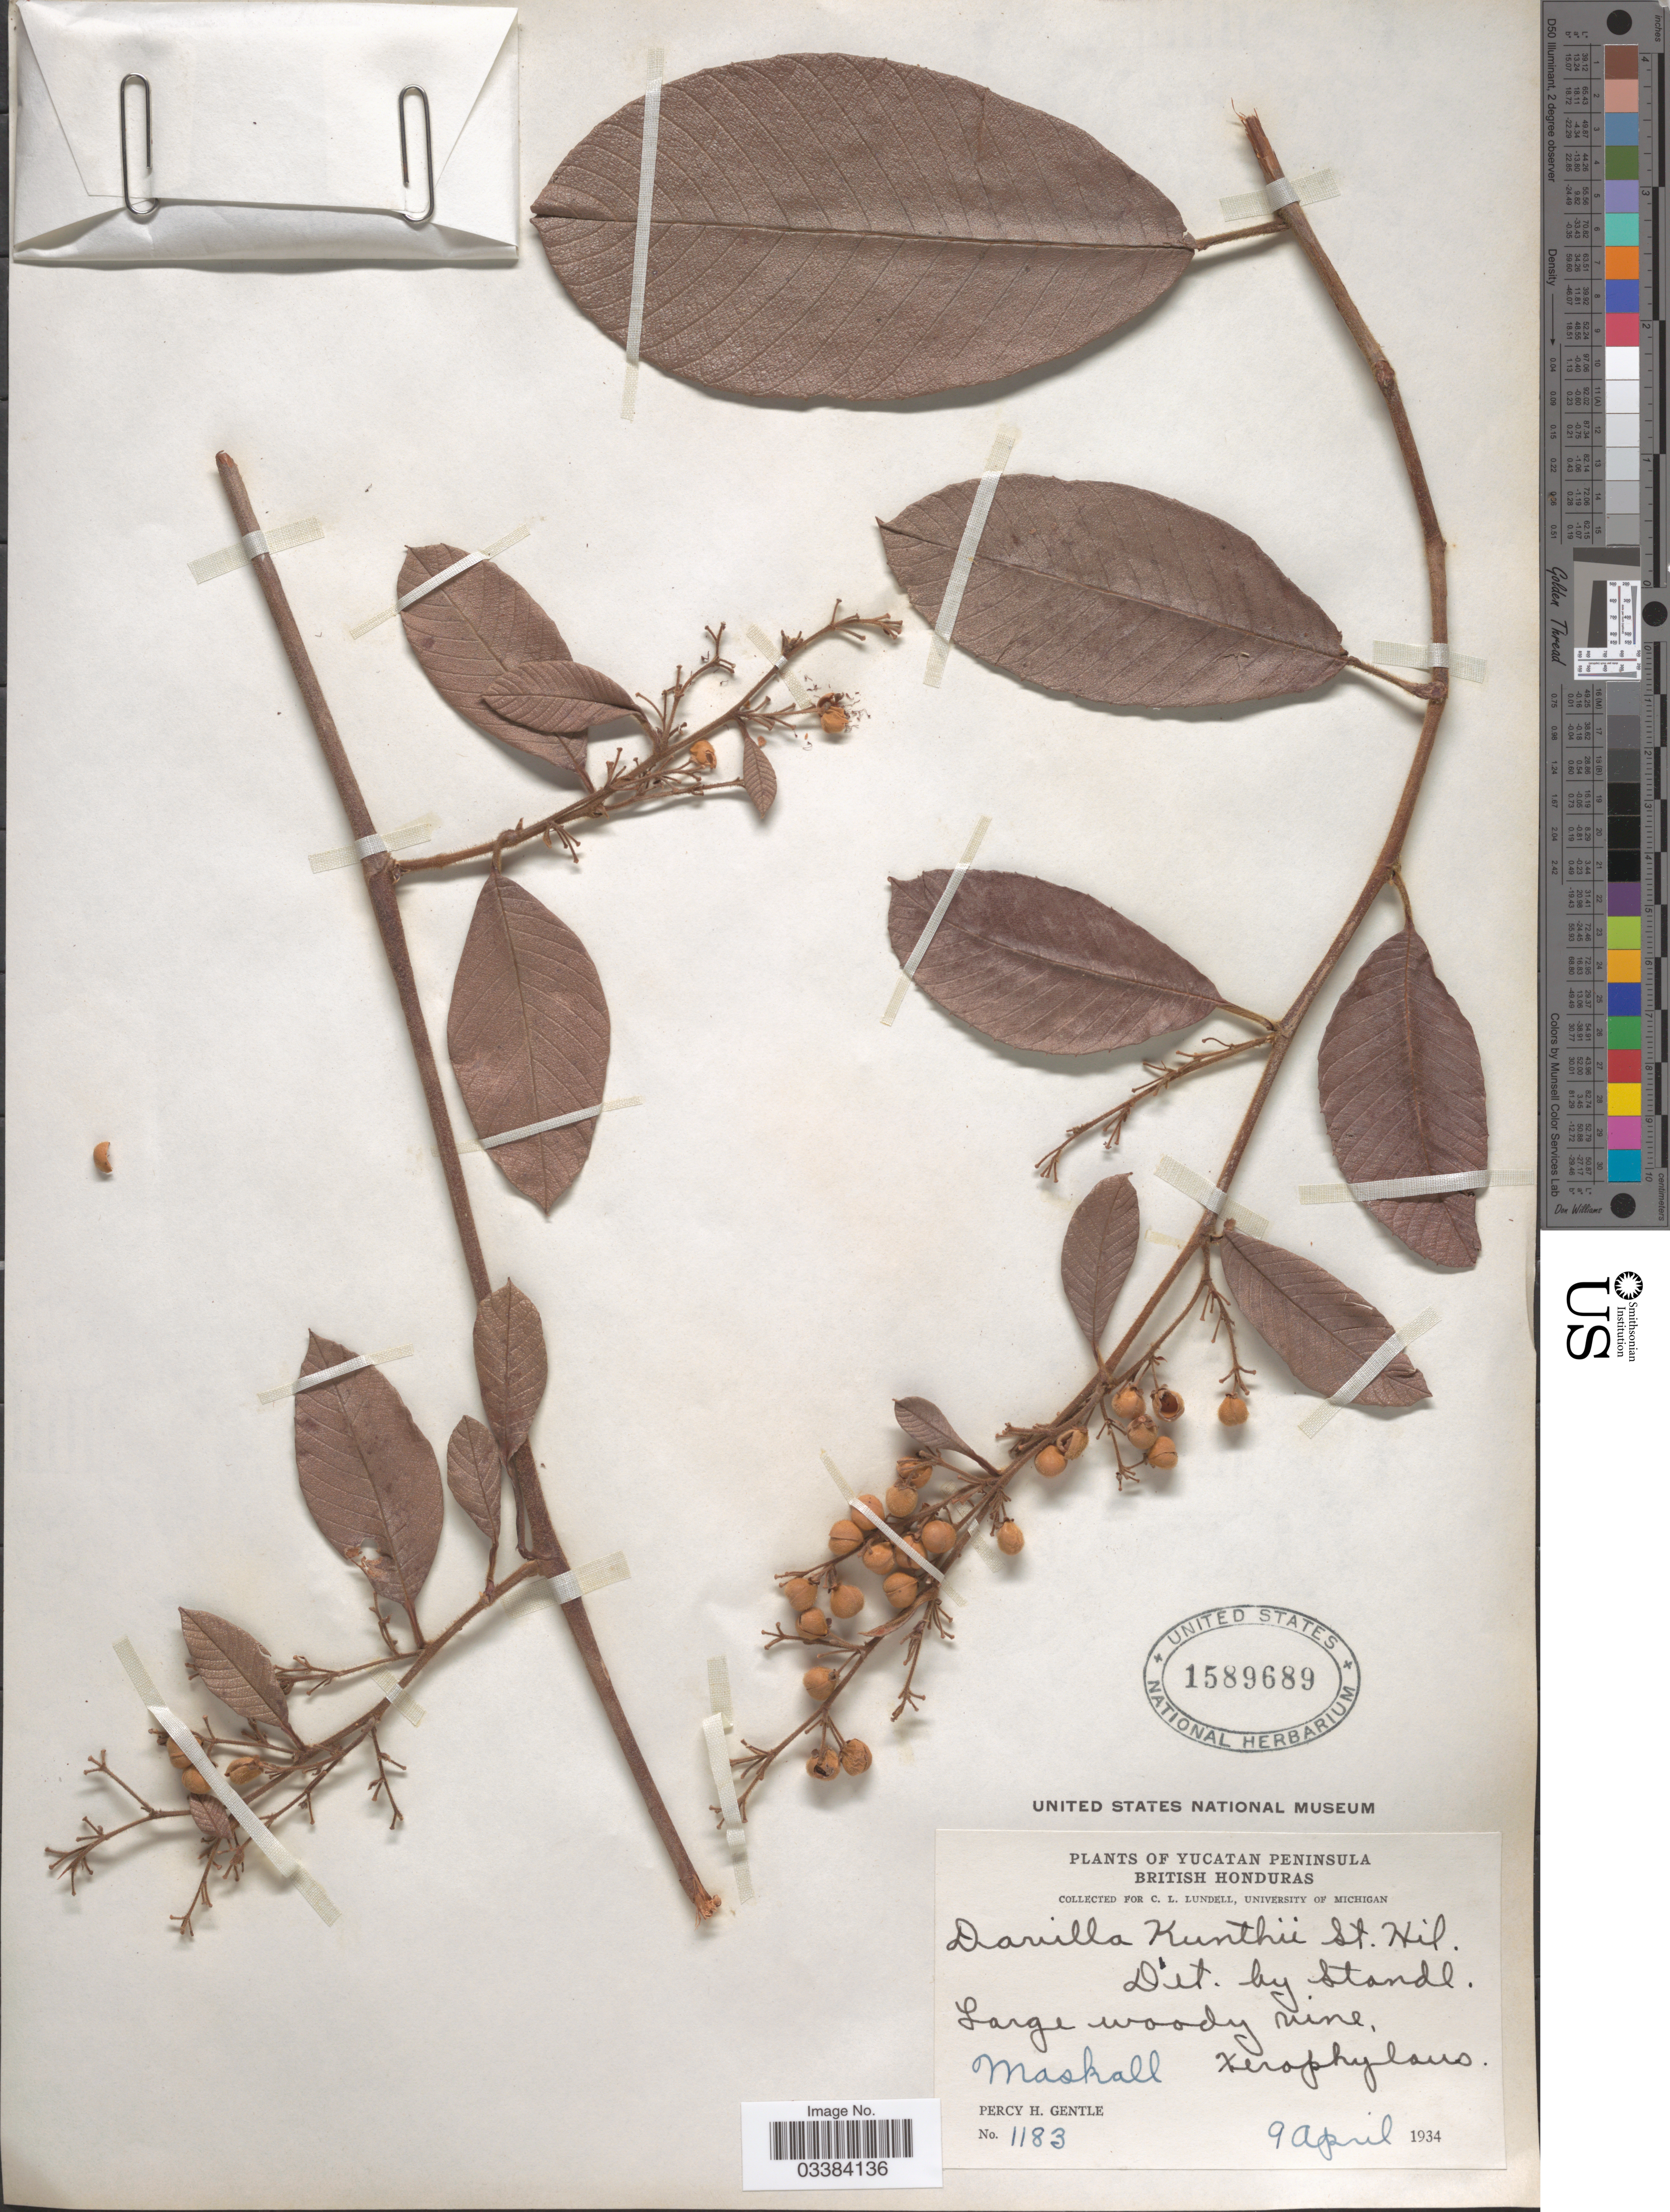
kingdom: Plantae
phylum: Tracheophyta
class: Magnoliopsida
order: Dilleniales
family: Dilleniaceae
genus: Davilla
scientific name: Davilla kunthii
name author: A. St.-Hil.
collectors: P. H. Gentle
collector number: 1183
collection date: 1934-04-09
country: Belize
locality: Yucatan Peninsula. British Honduras. Maskall. [unsure placement]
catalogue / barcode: US 1589689